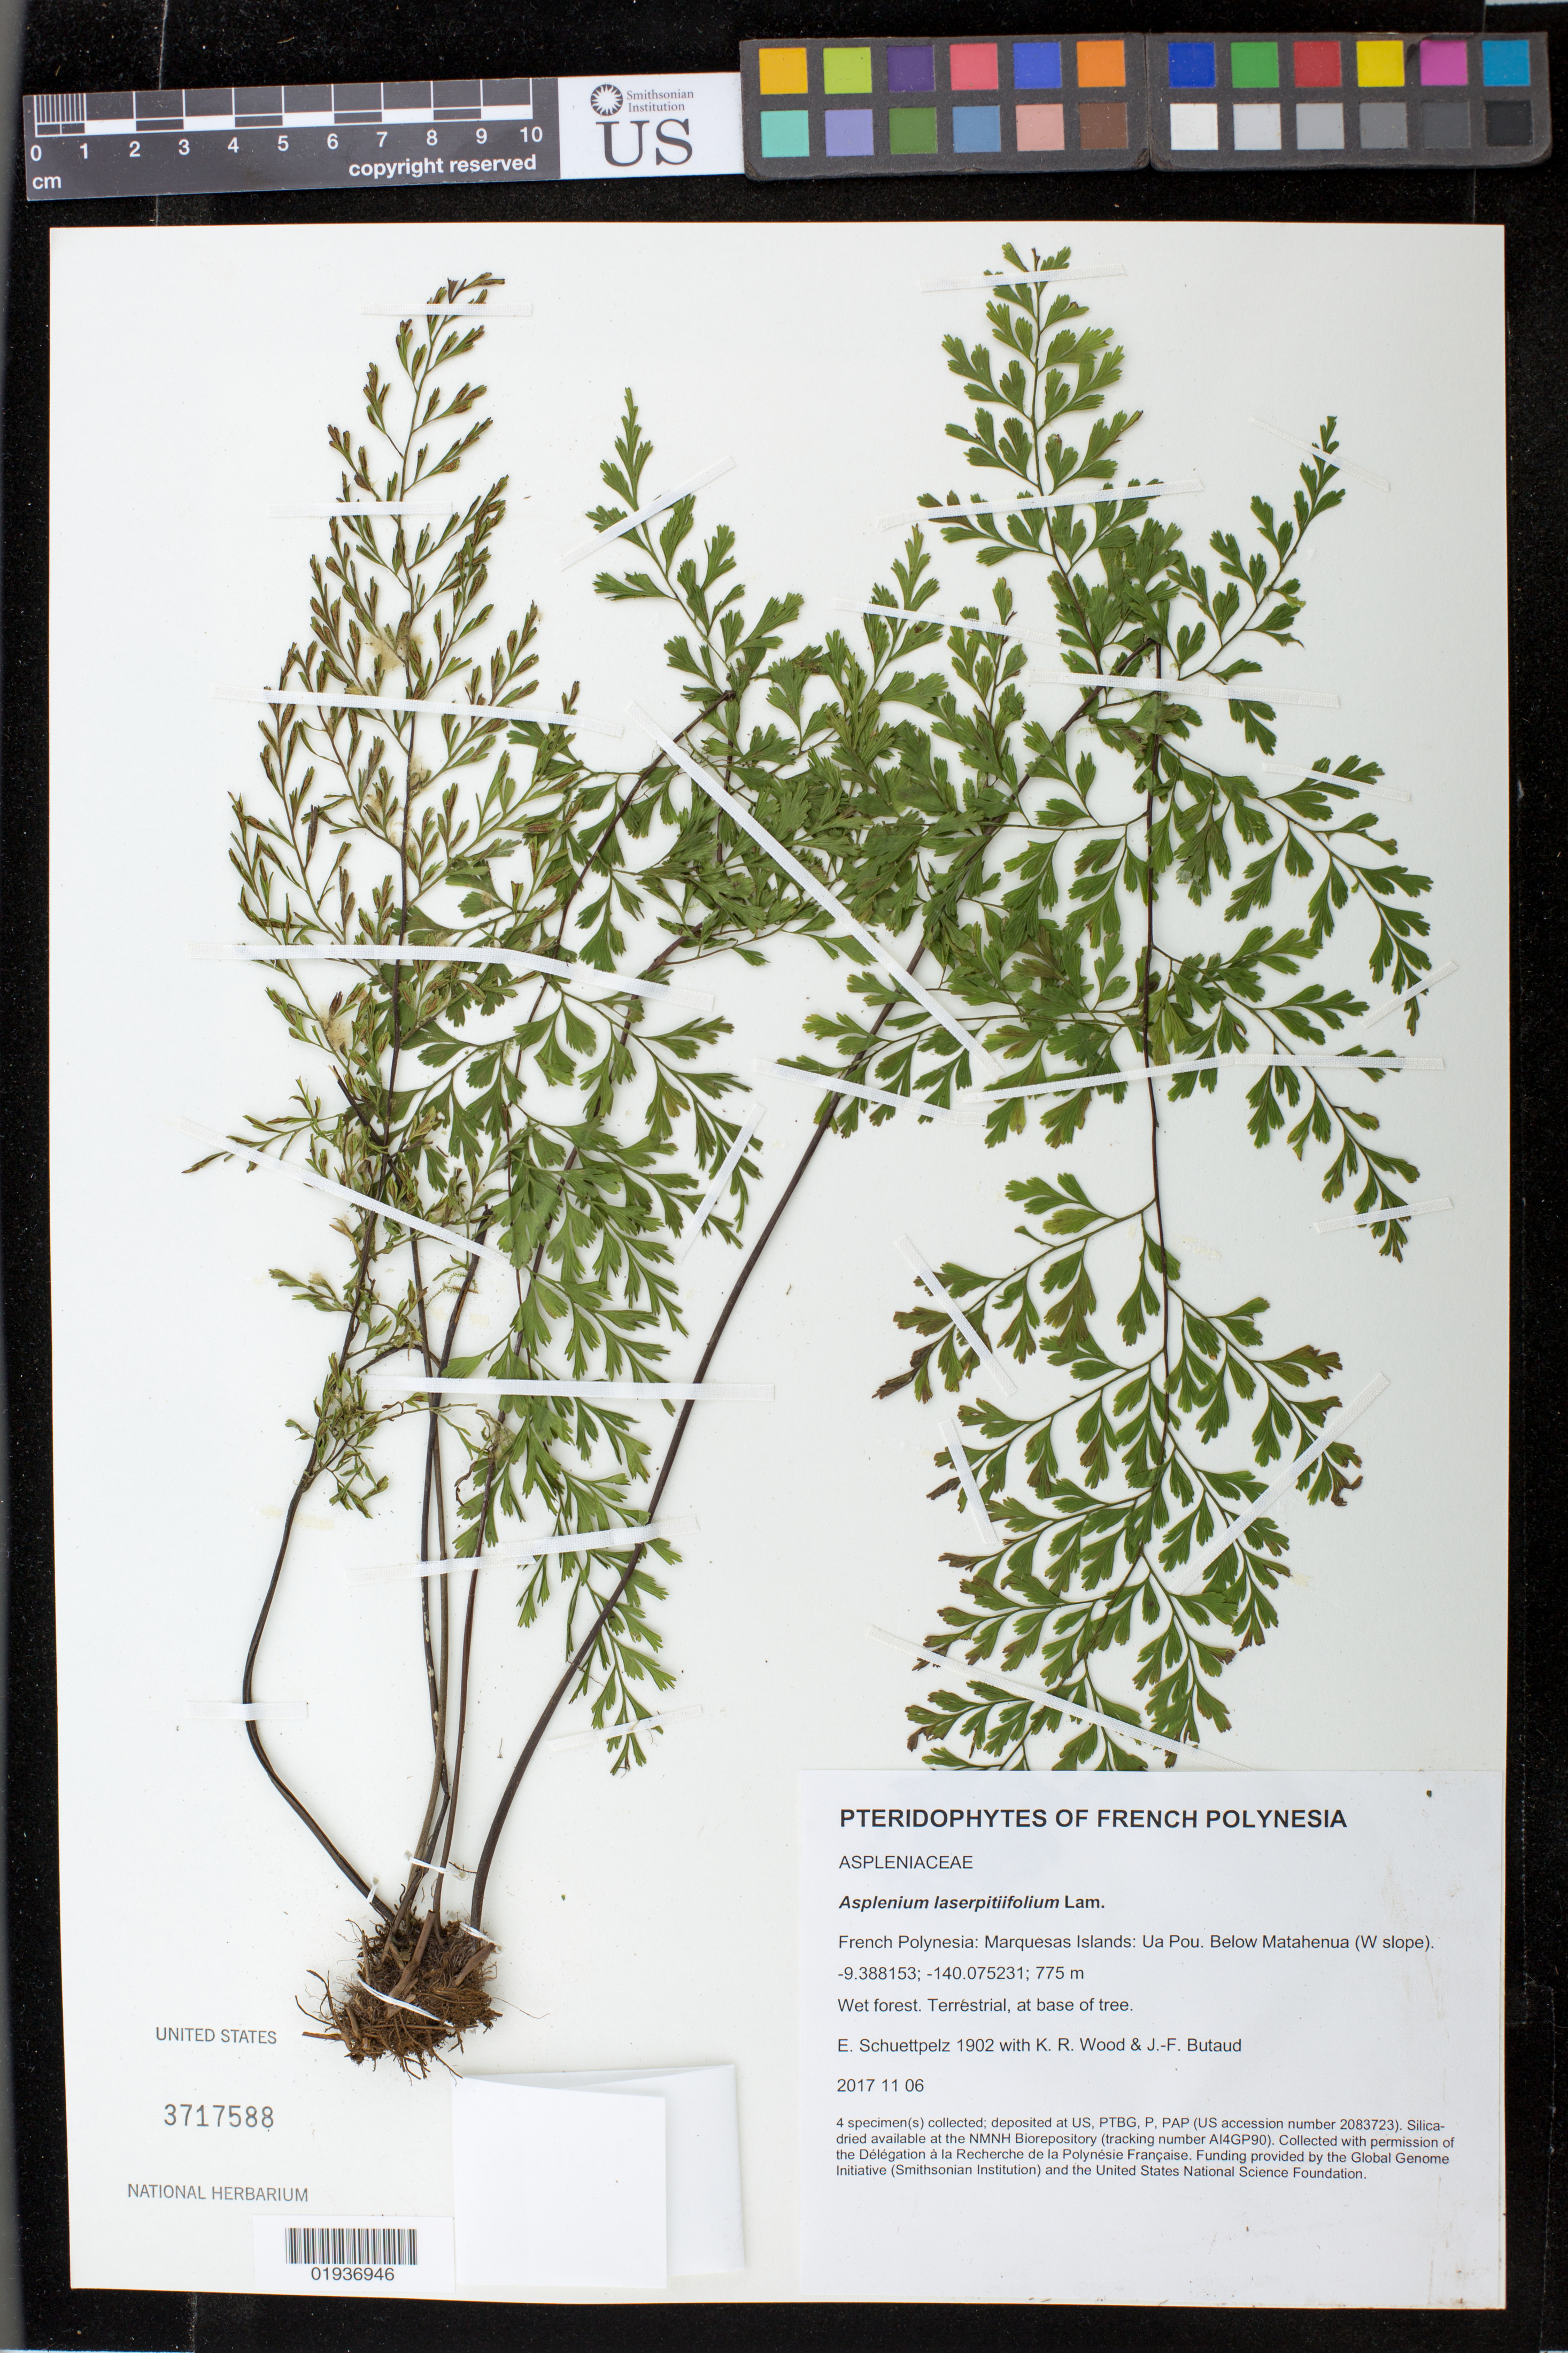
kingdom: Plantae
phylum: Tracheophyta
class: Polypodiopsida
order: Polypodiales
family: Aspleniaceae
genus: Asplenium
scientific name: Asplenium laserpitiifolium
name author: Lam.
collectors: E. Schuettpelz, K. R. Wood & J. -F. Butaud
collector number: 1902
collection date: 2017-11-06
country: French Polynesia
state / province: Marquesas Islands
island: Ua Pou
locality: Below Matahenua (W slope).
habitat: Wet forest.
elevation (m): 775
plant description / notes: Collected with permission of the Délégation à la Recherche de la Polynésie Française. Funding provided by the Global Genome Initiative (Smithsonian Institution) and the United States National Science Foundation. Silica dried tissue stored at AI4GP90 in the NMNH Biorepository, Smithsonian Institution.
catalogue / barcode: US 3717588